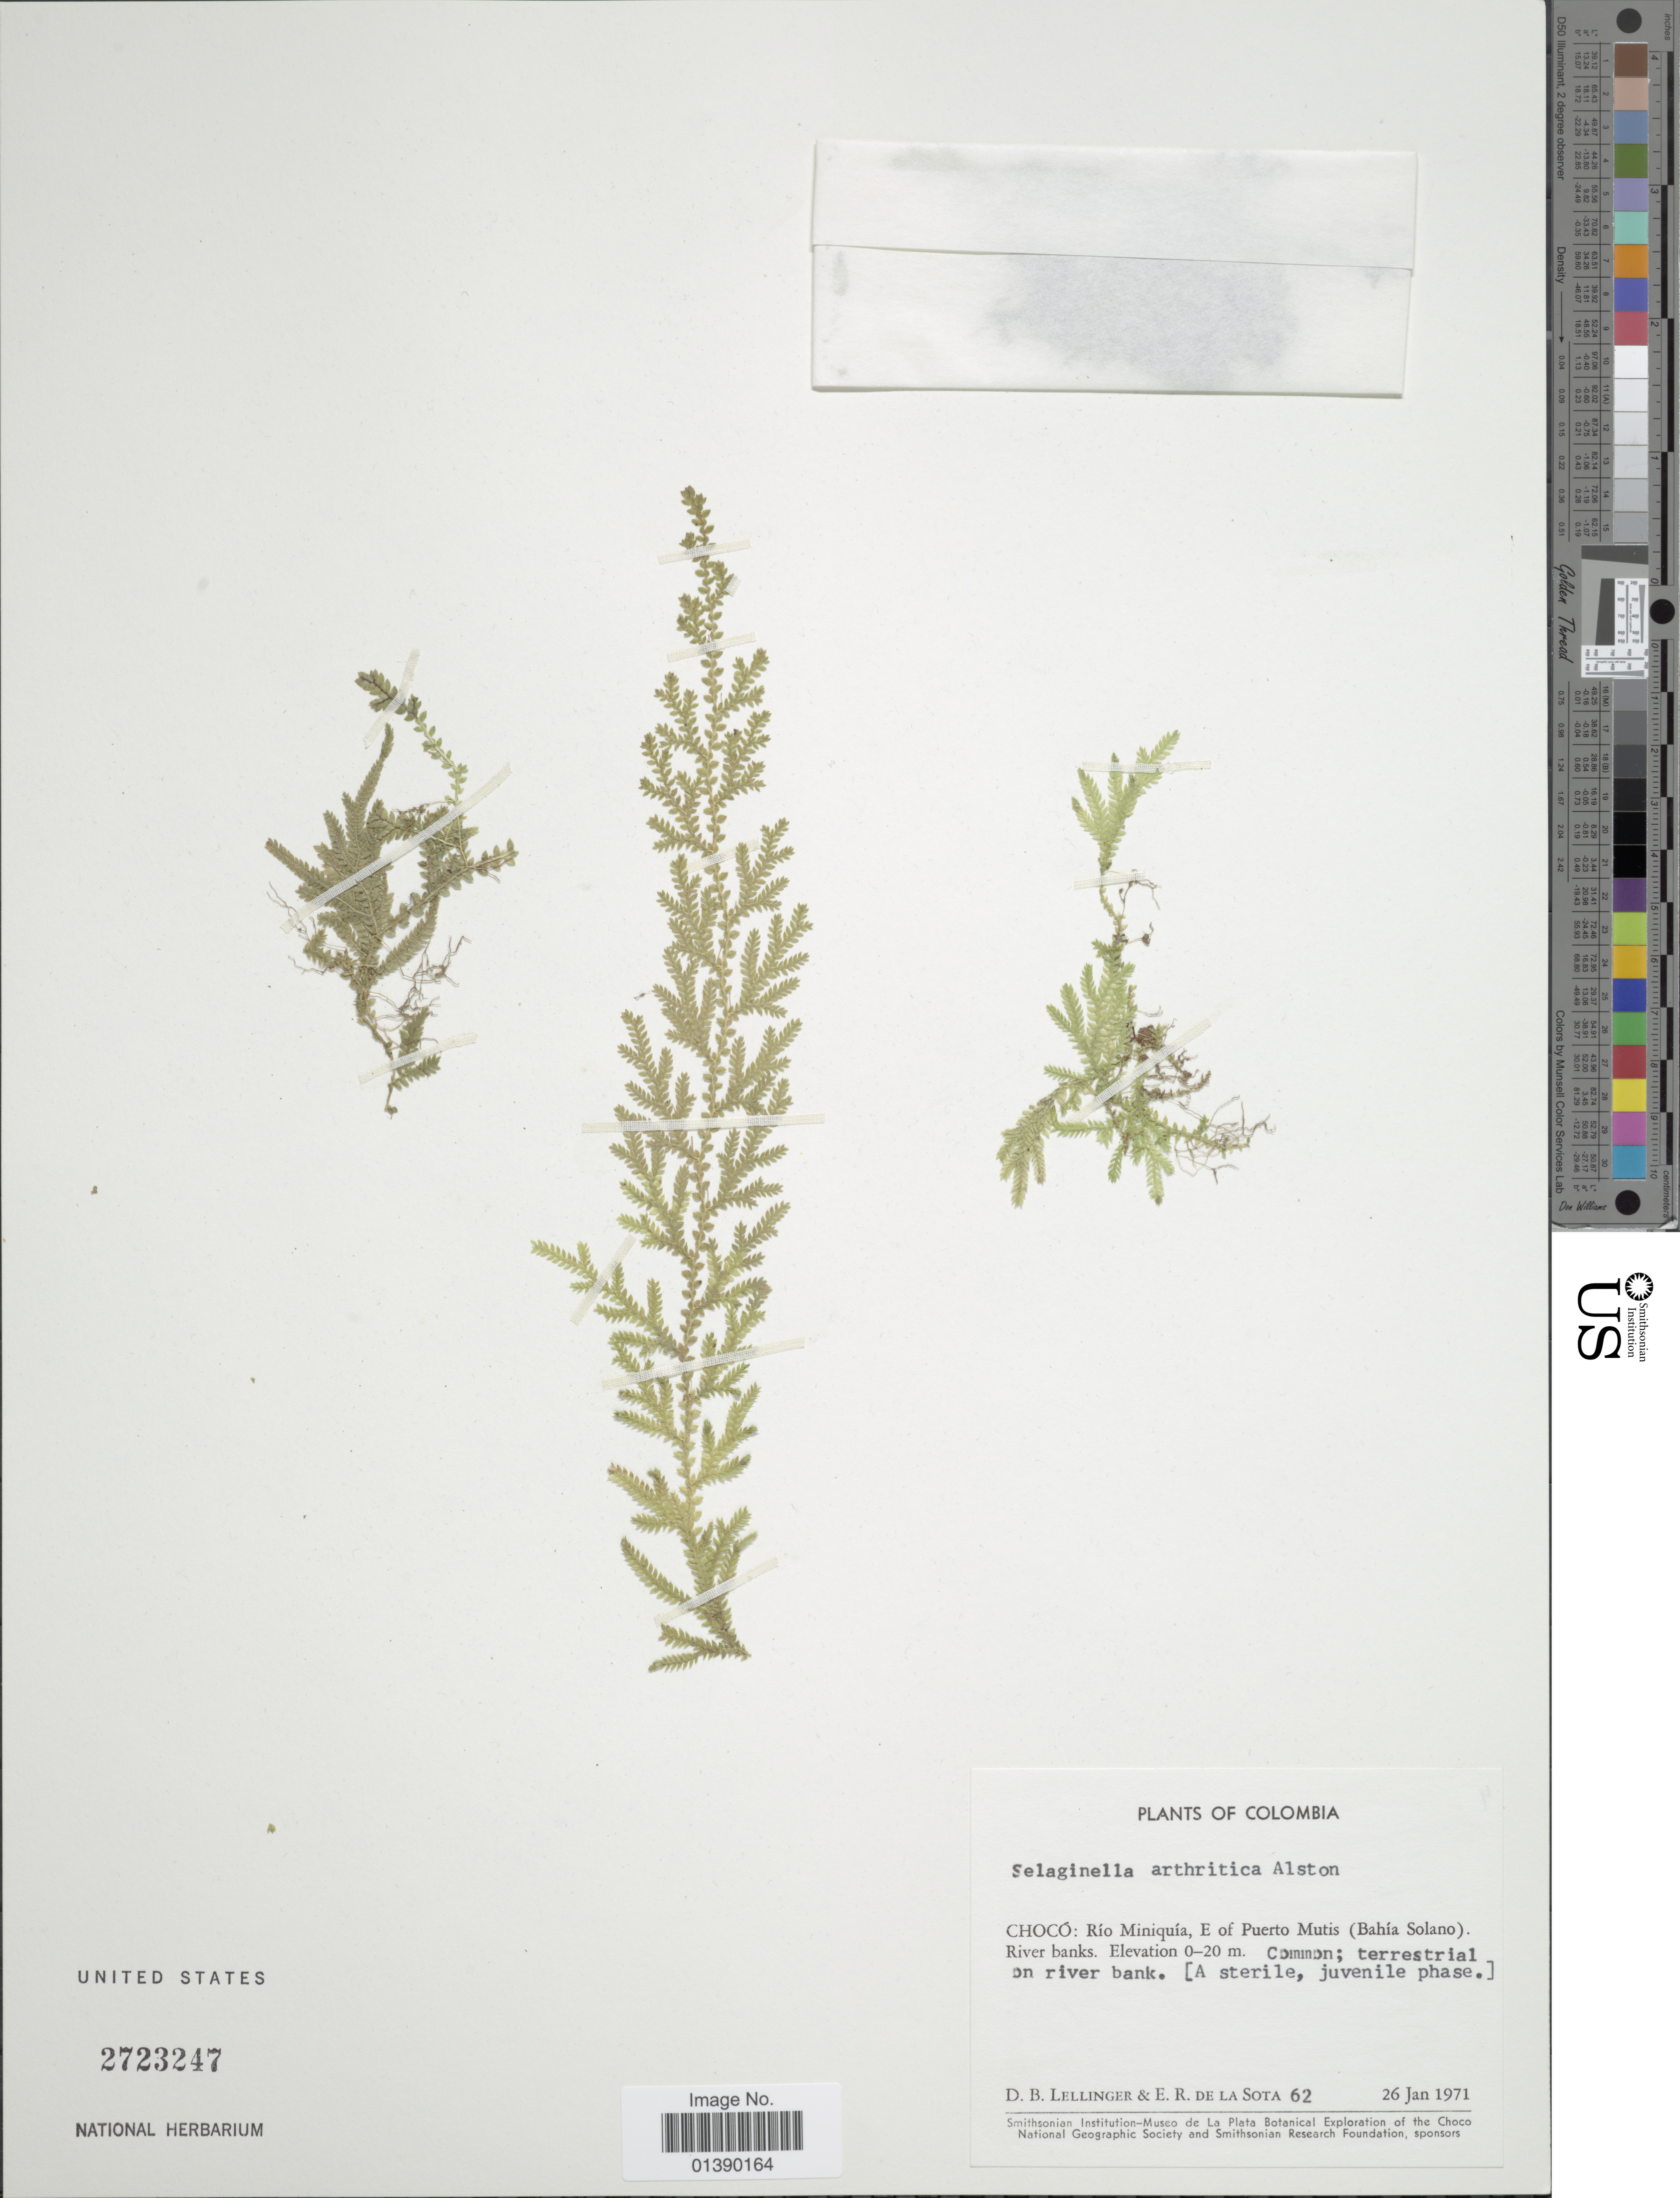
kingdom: Plantae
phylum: Tracheophyta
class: Lycopodiopsida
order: Selaginellales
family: Selaginellaceae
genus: Selaginella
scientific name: Selaginella arthritica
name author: Alston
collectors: D. B. Lellinger & E. R. de la Sota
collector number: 62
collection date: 1971-01-26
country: Colombia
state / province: Chocó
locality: Río Miniquía,E of Puerto Mutis (Bahía Solano) River banks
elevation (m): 0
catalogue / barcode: US 2723247